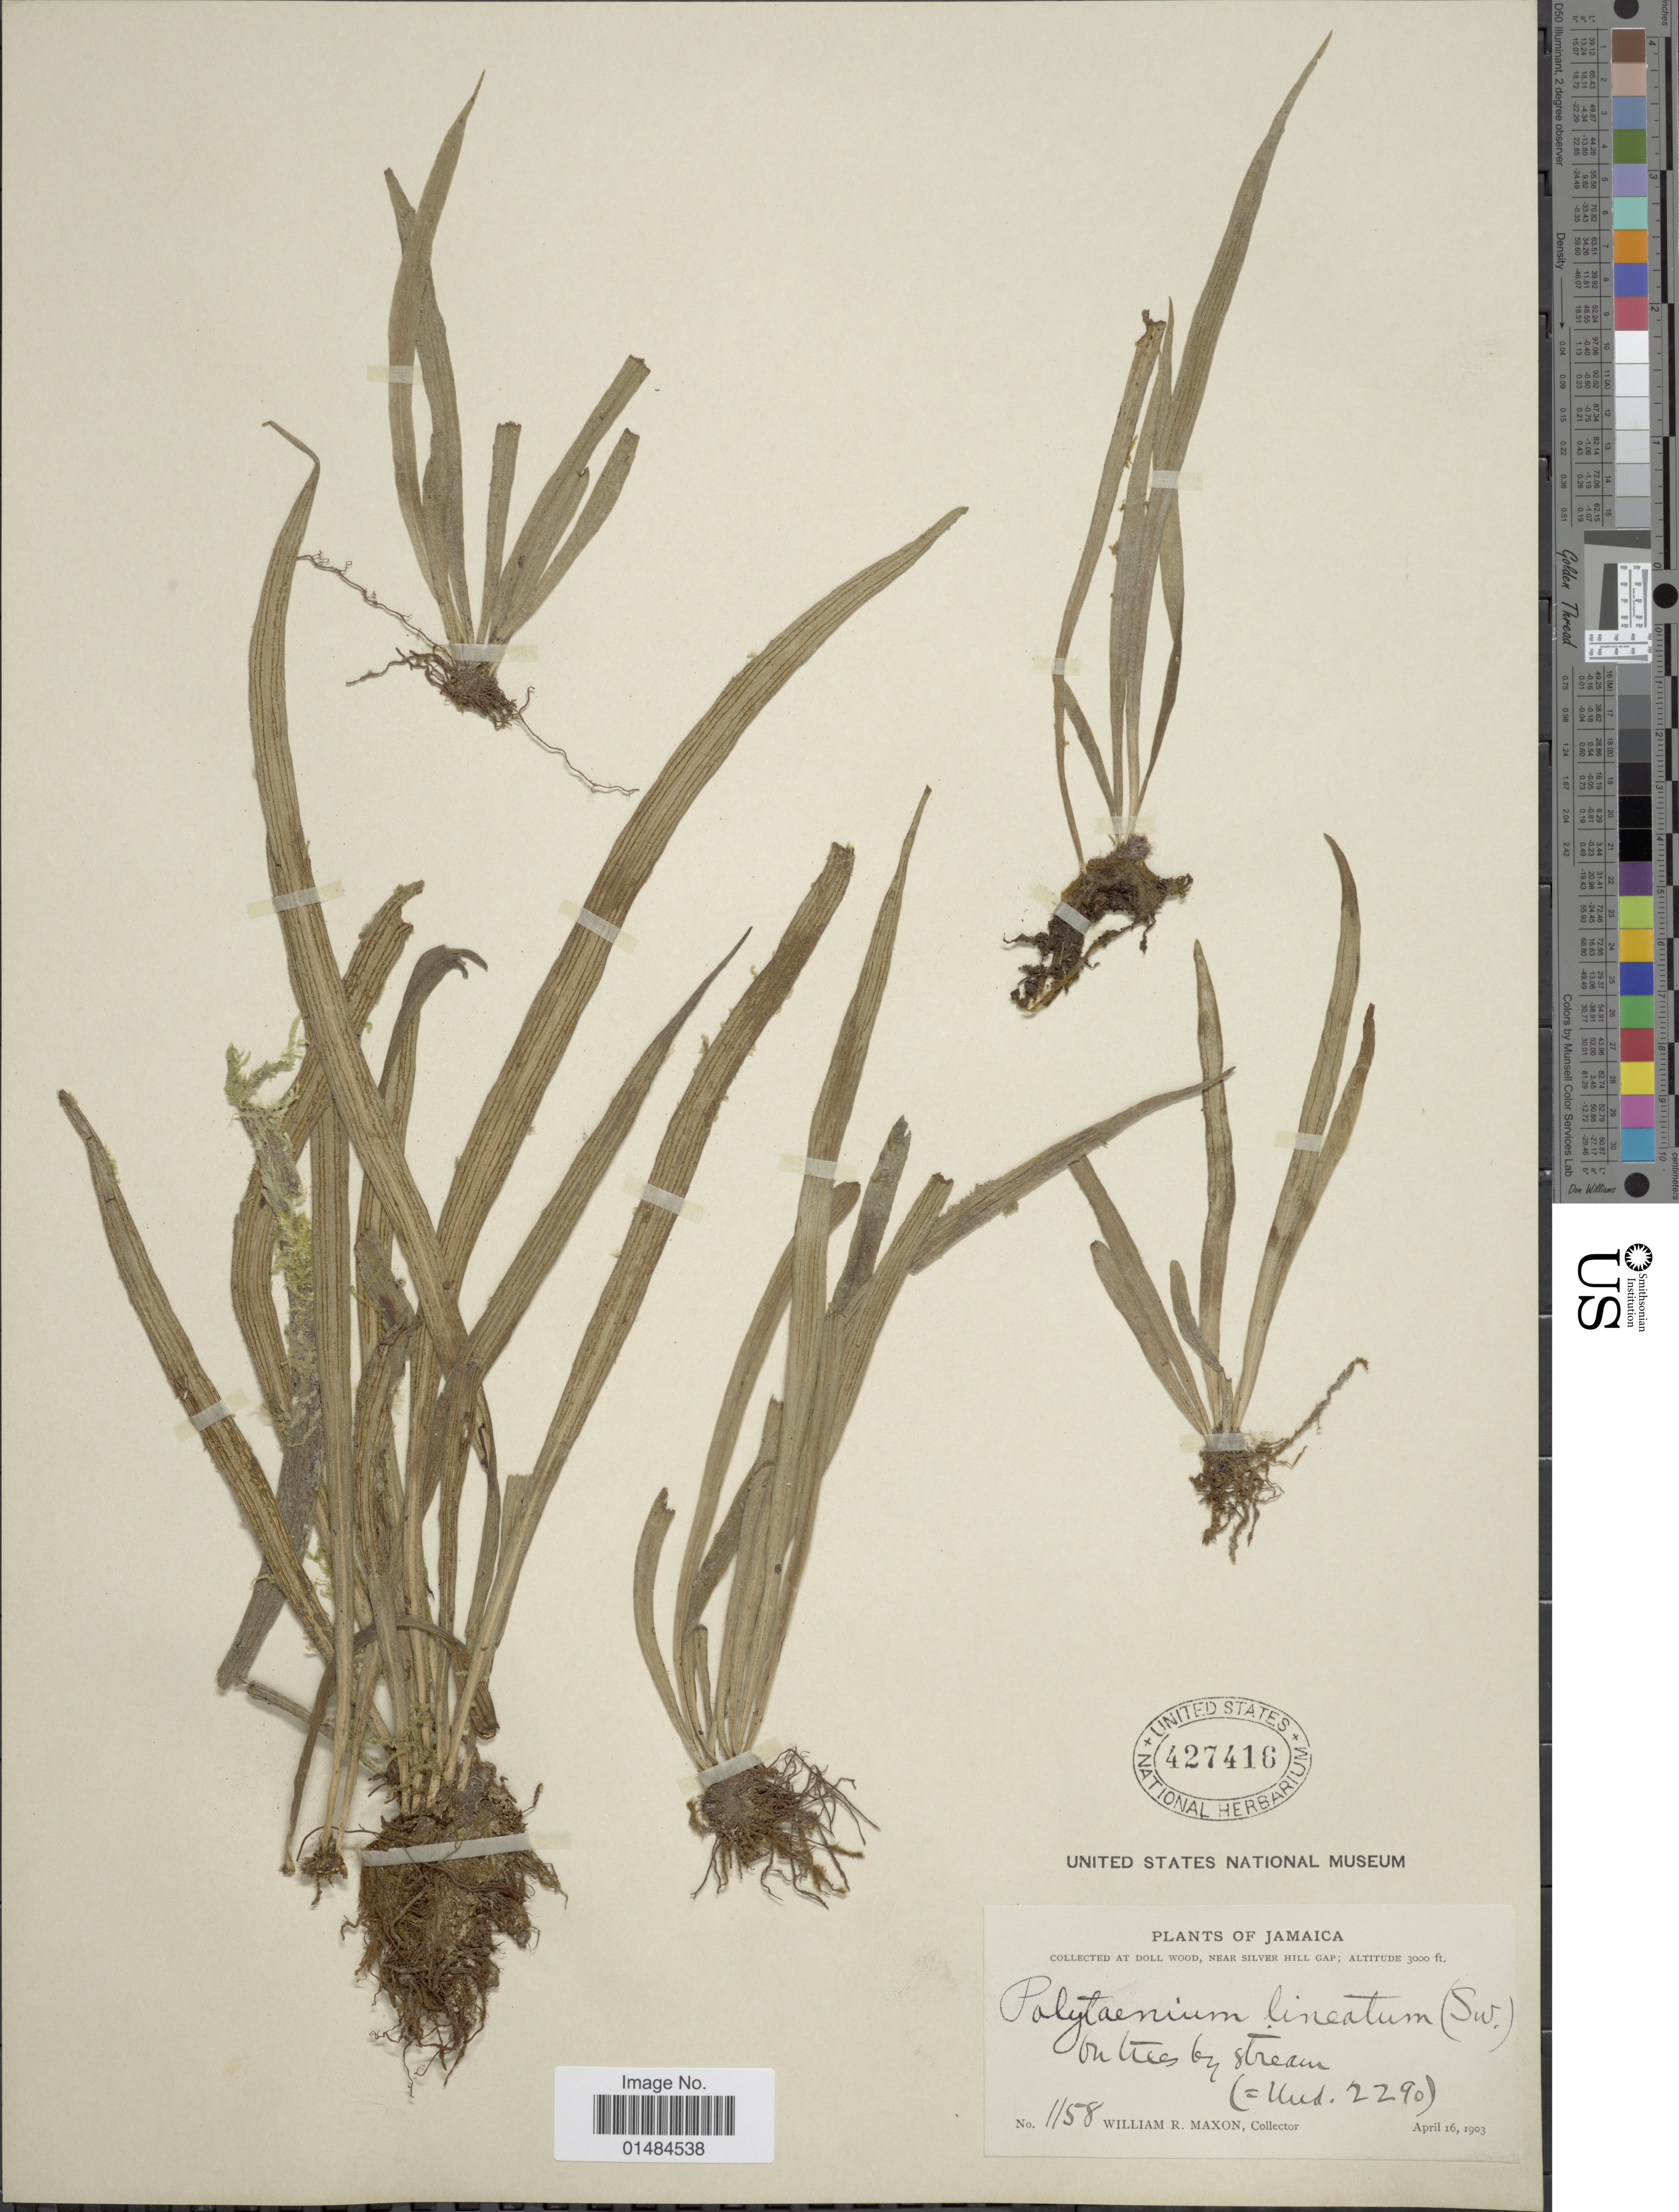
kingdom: Plantae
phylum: Tracheophyta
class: Polypodiopsida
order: Polypodiales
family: Pteridaceae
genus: Polytaenium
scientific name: Polytaenium lineatum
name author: (Sw.) J. Sm.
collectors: W. R. Maxon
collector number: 1158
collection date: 1903-04-16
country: Jamaica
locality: Doll Wood, Near Silver Hill Gap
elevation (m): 914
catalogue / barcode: US 427416